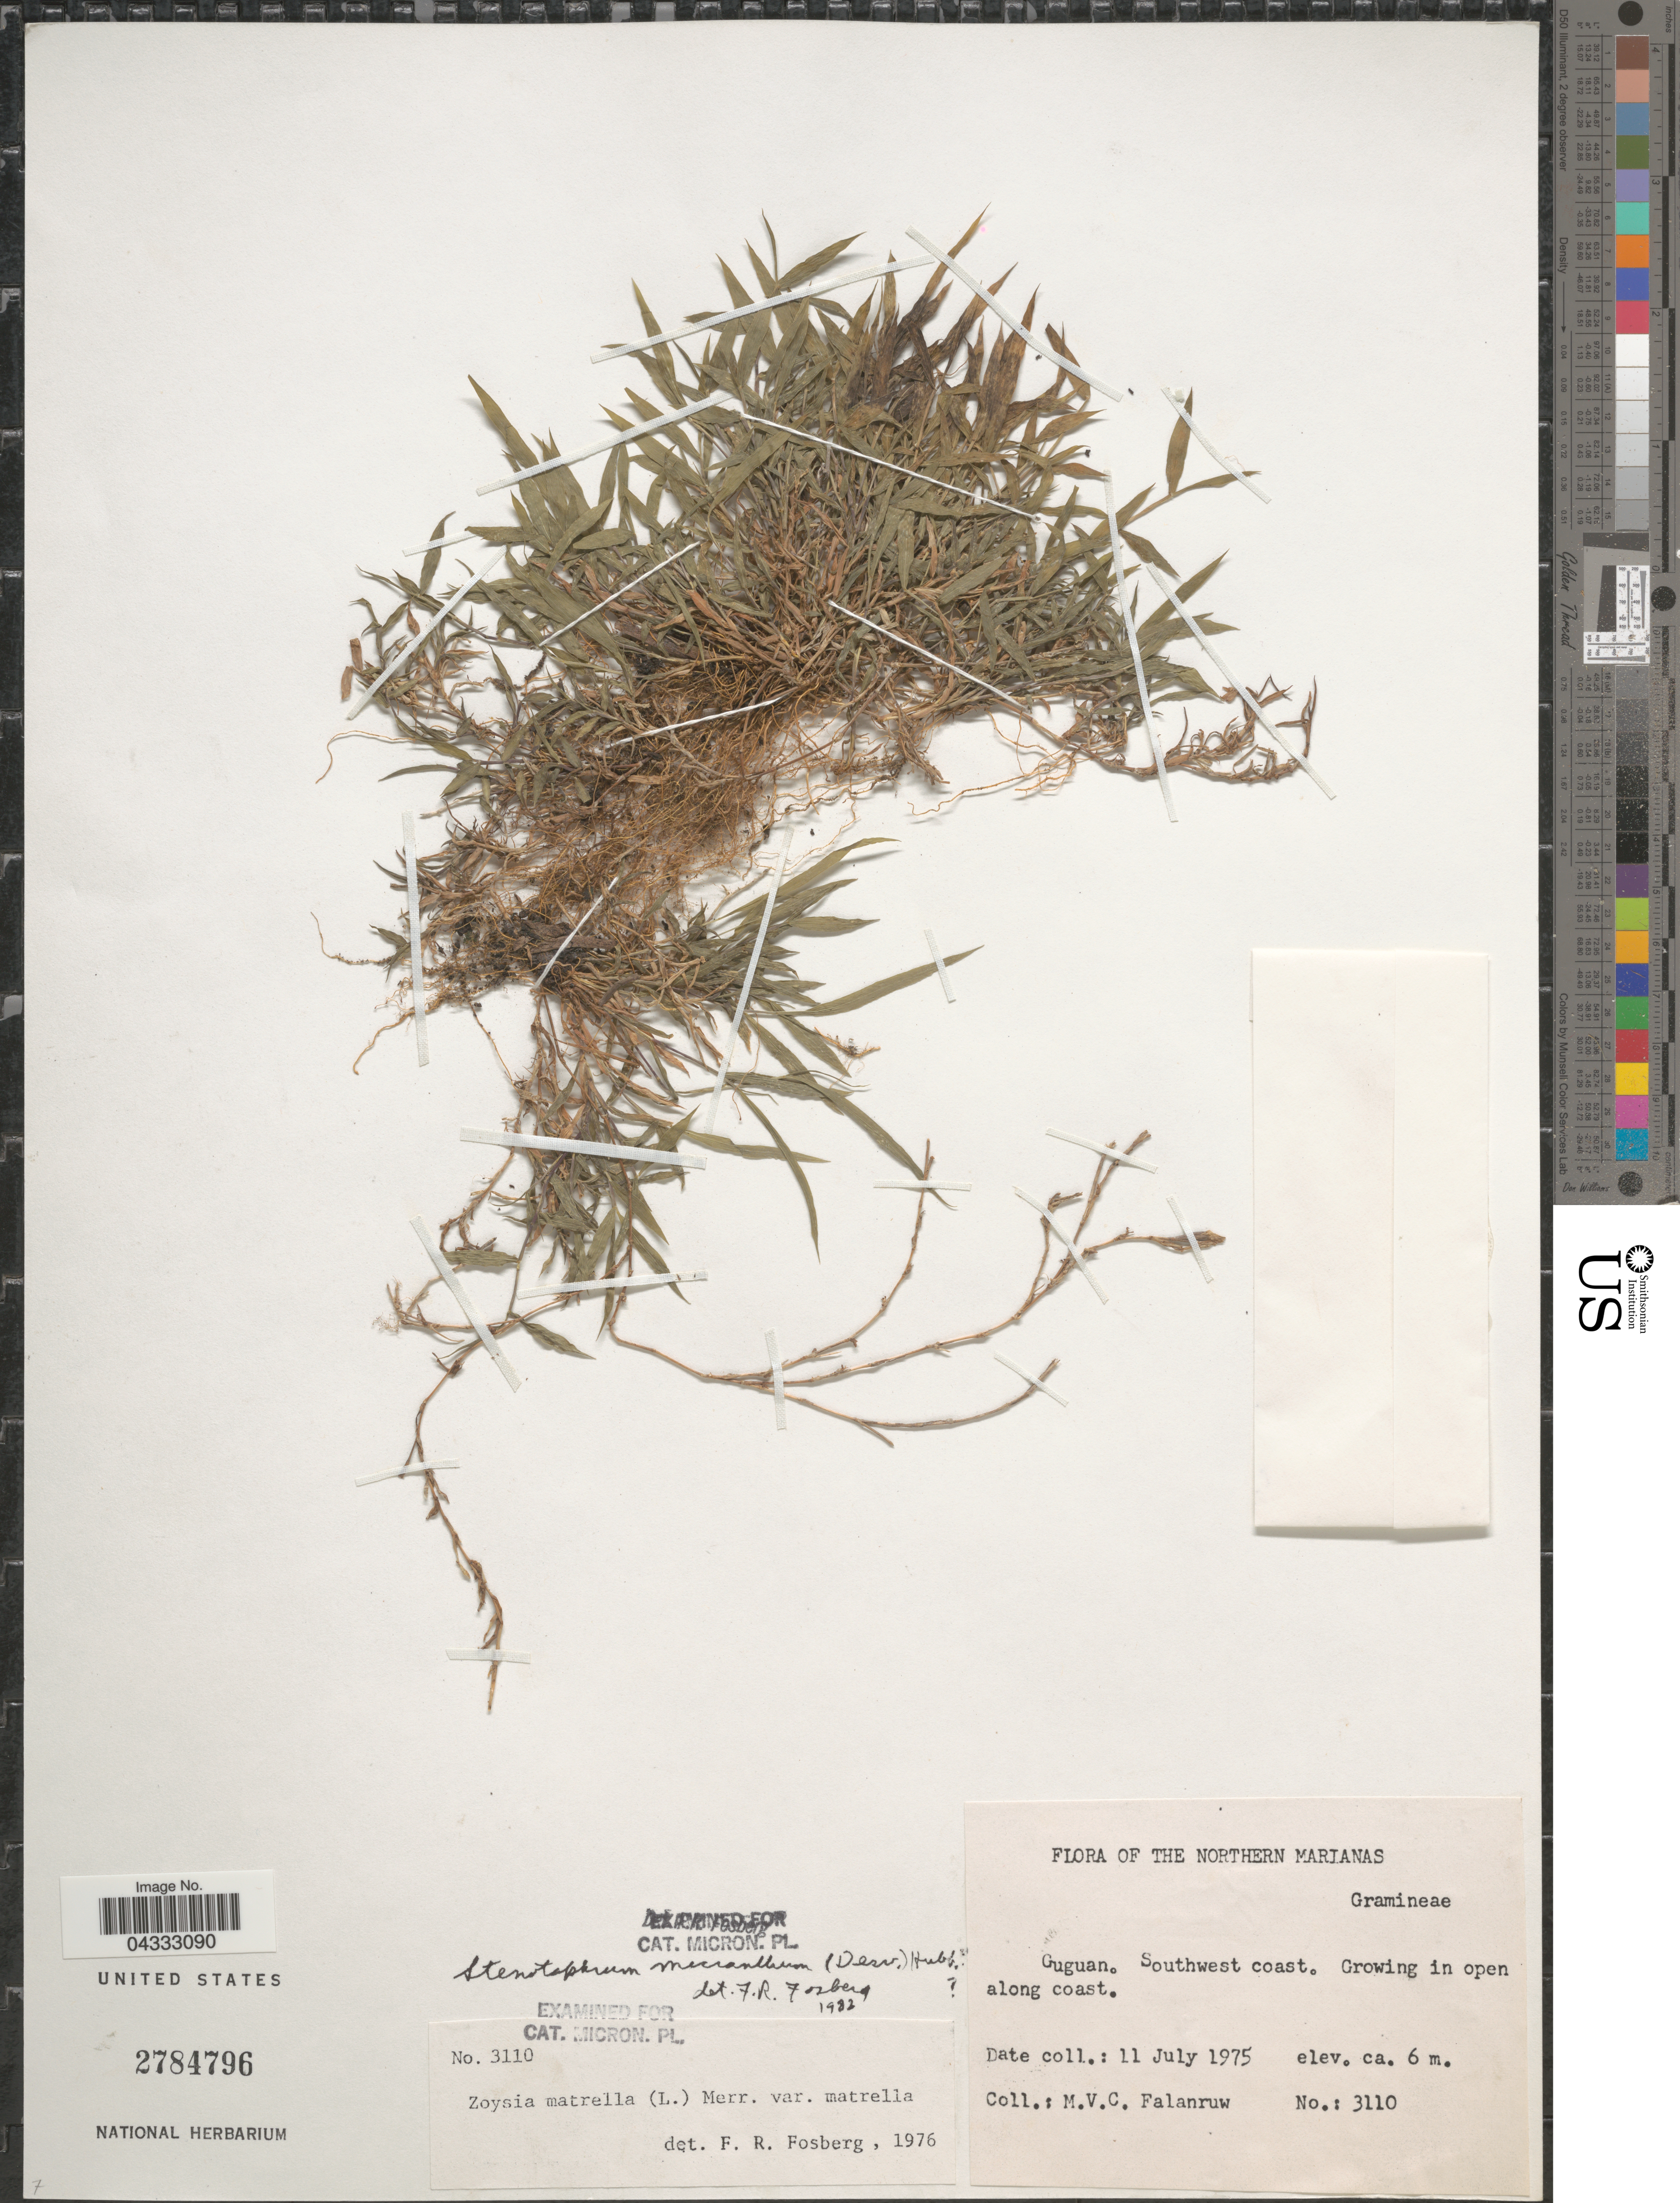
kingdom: Plantae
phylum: Tracheophyta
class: Liliopsida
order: Poales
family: Poaceae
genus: Stenotaphrum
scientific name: Stenotaphrum micranthum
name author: (Desv.) C.E. Hubb.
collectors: M. V. Falanruw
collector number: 3110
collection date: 1975-07-11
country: Northern Mariana Islands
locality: The Northern Marianas. Guguan. Southwest coast. Growing in open along coast.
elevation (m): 6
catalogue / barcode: US 2784796